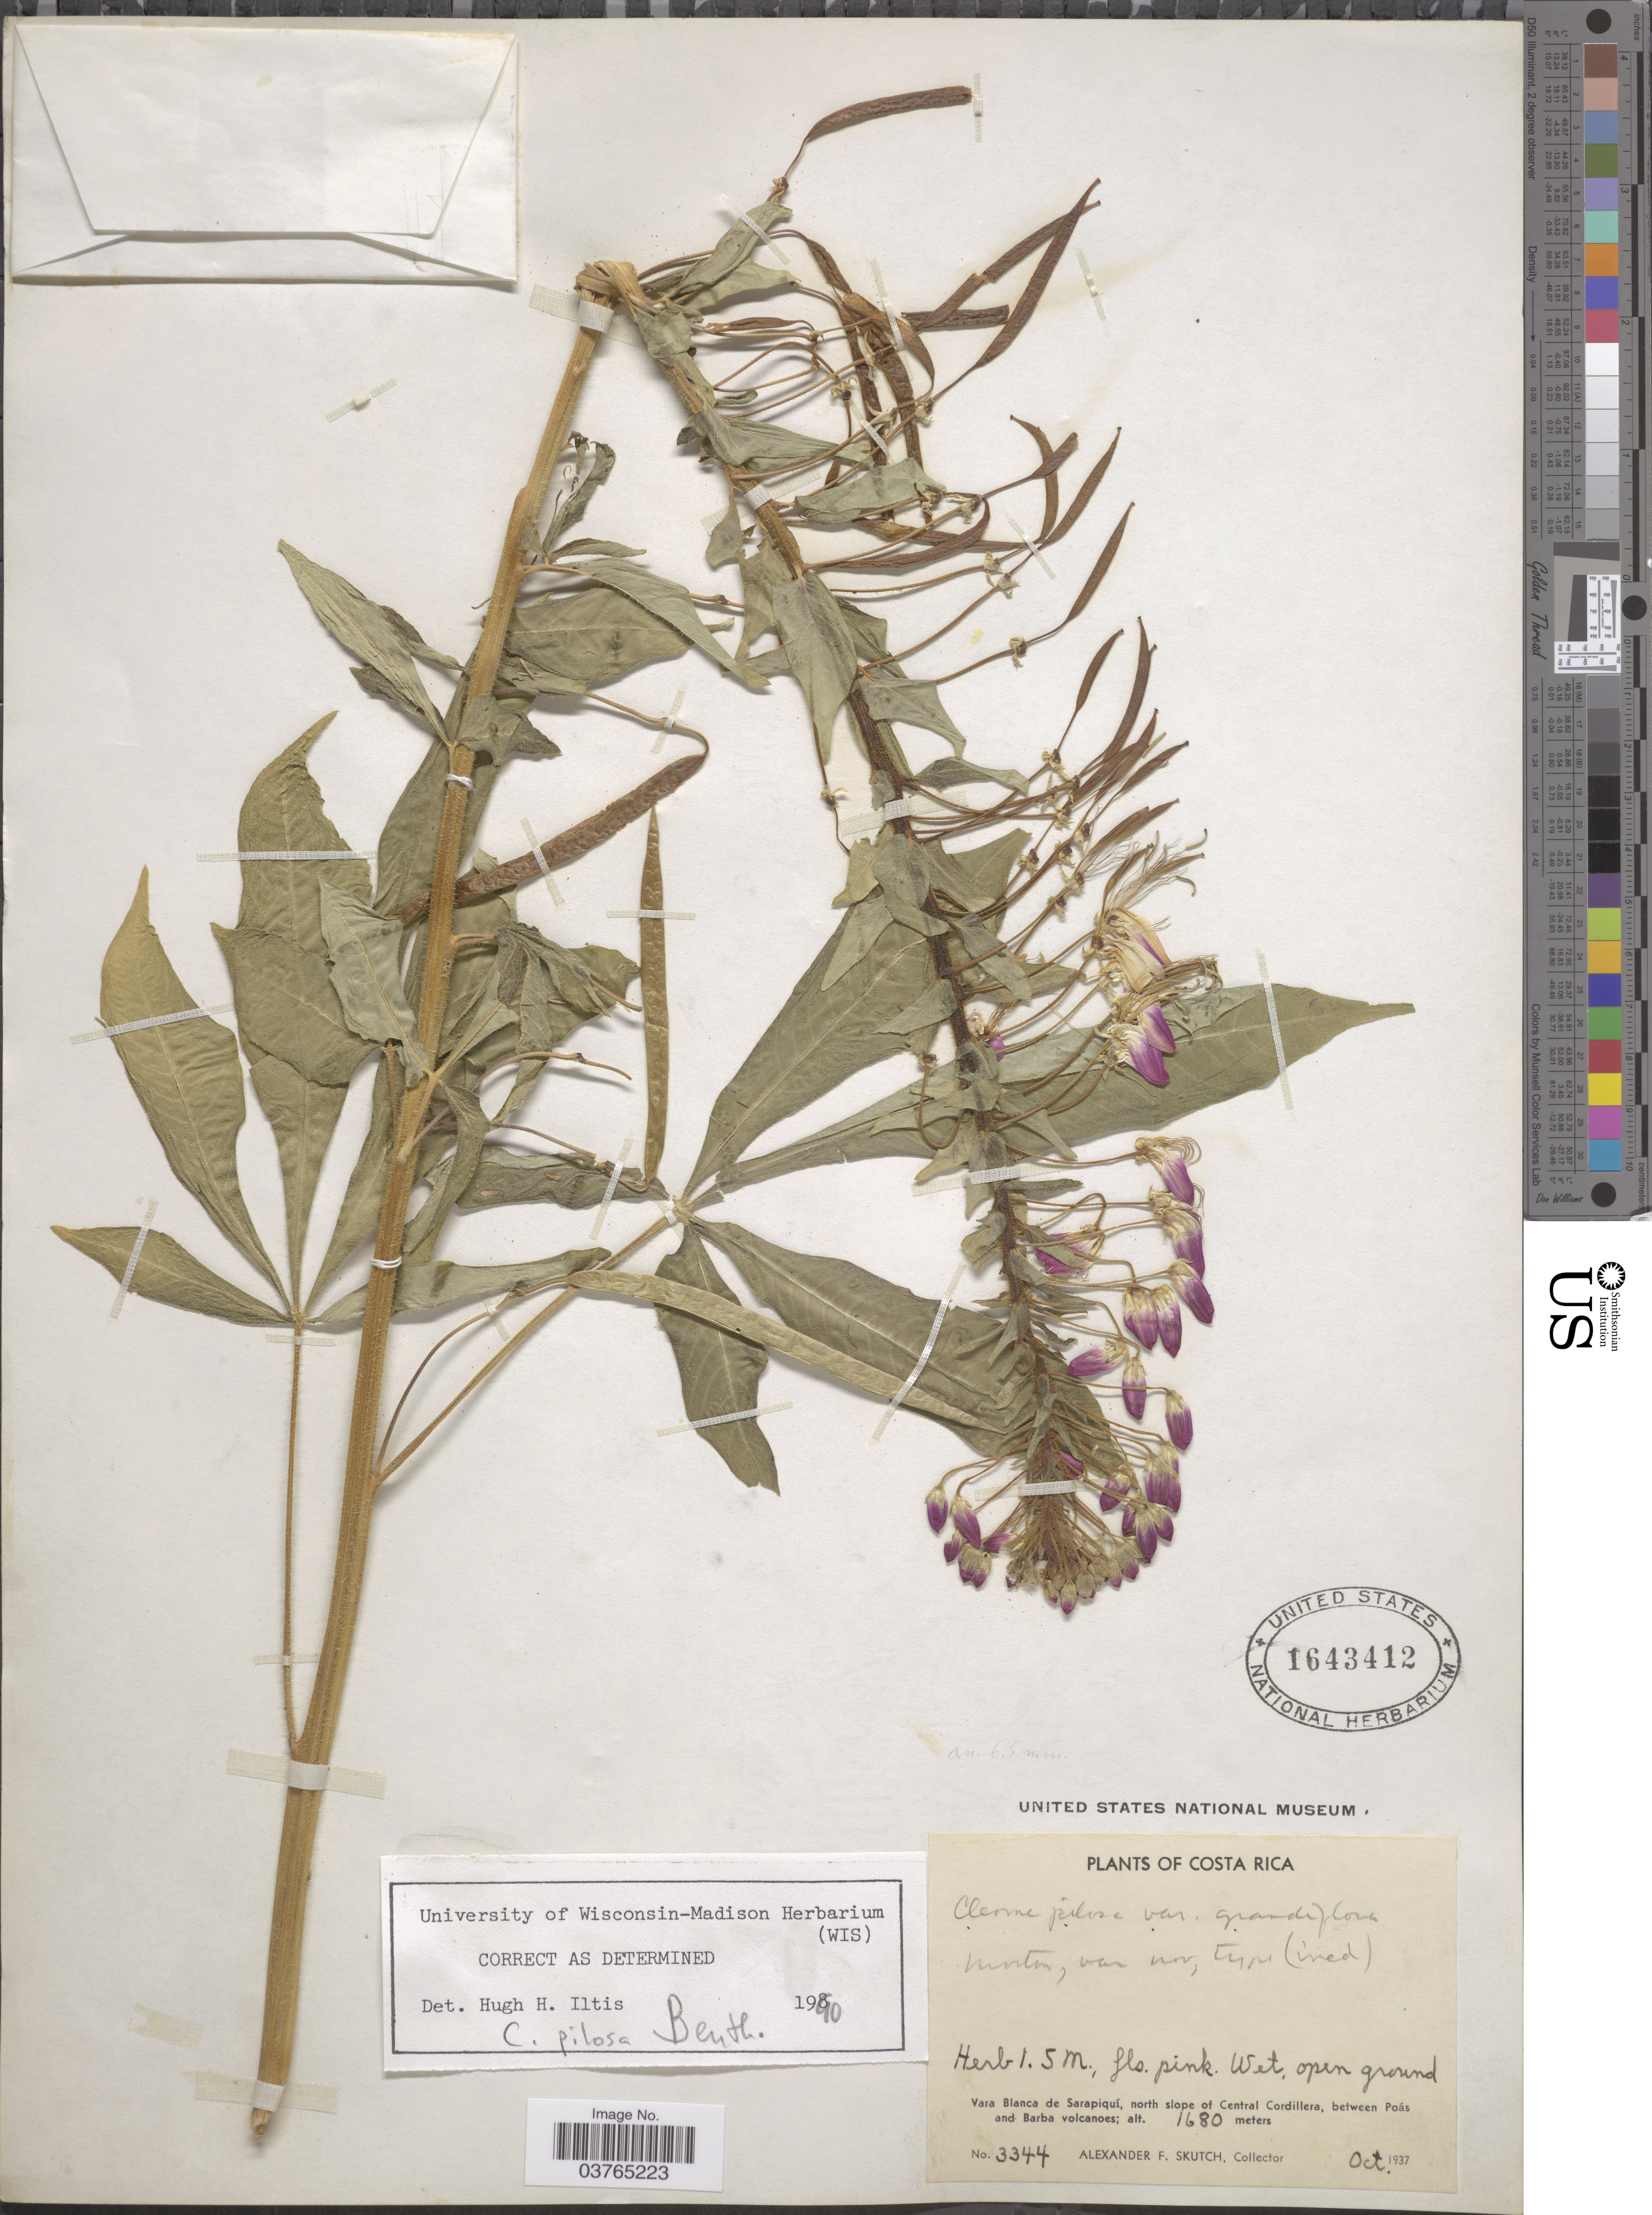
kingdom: Plantae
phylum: Tracheophyta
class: Magnoliopsida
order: Brassicales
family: Cleomaceae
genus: Cochranella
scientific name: Cochranella pilosa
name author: (Benth.) E.M. McGinty & Roalson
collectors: A. F. Skutch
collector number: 3344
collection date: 1937-10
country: Costa Rica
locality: Vara Blanca de Sarapiquí, north slope of Central Cordillera, between Poás and Barba volcanoes.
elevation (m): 1680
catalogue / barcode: US 1643412